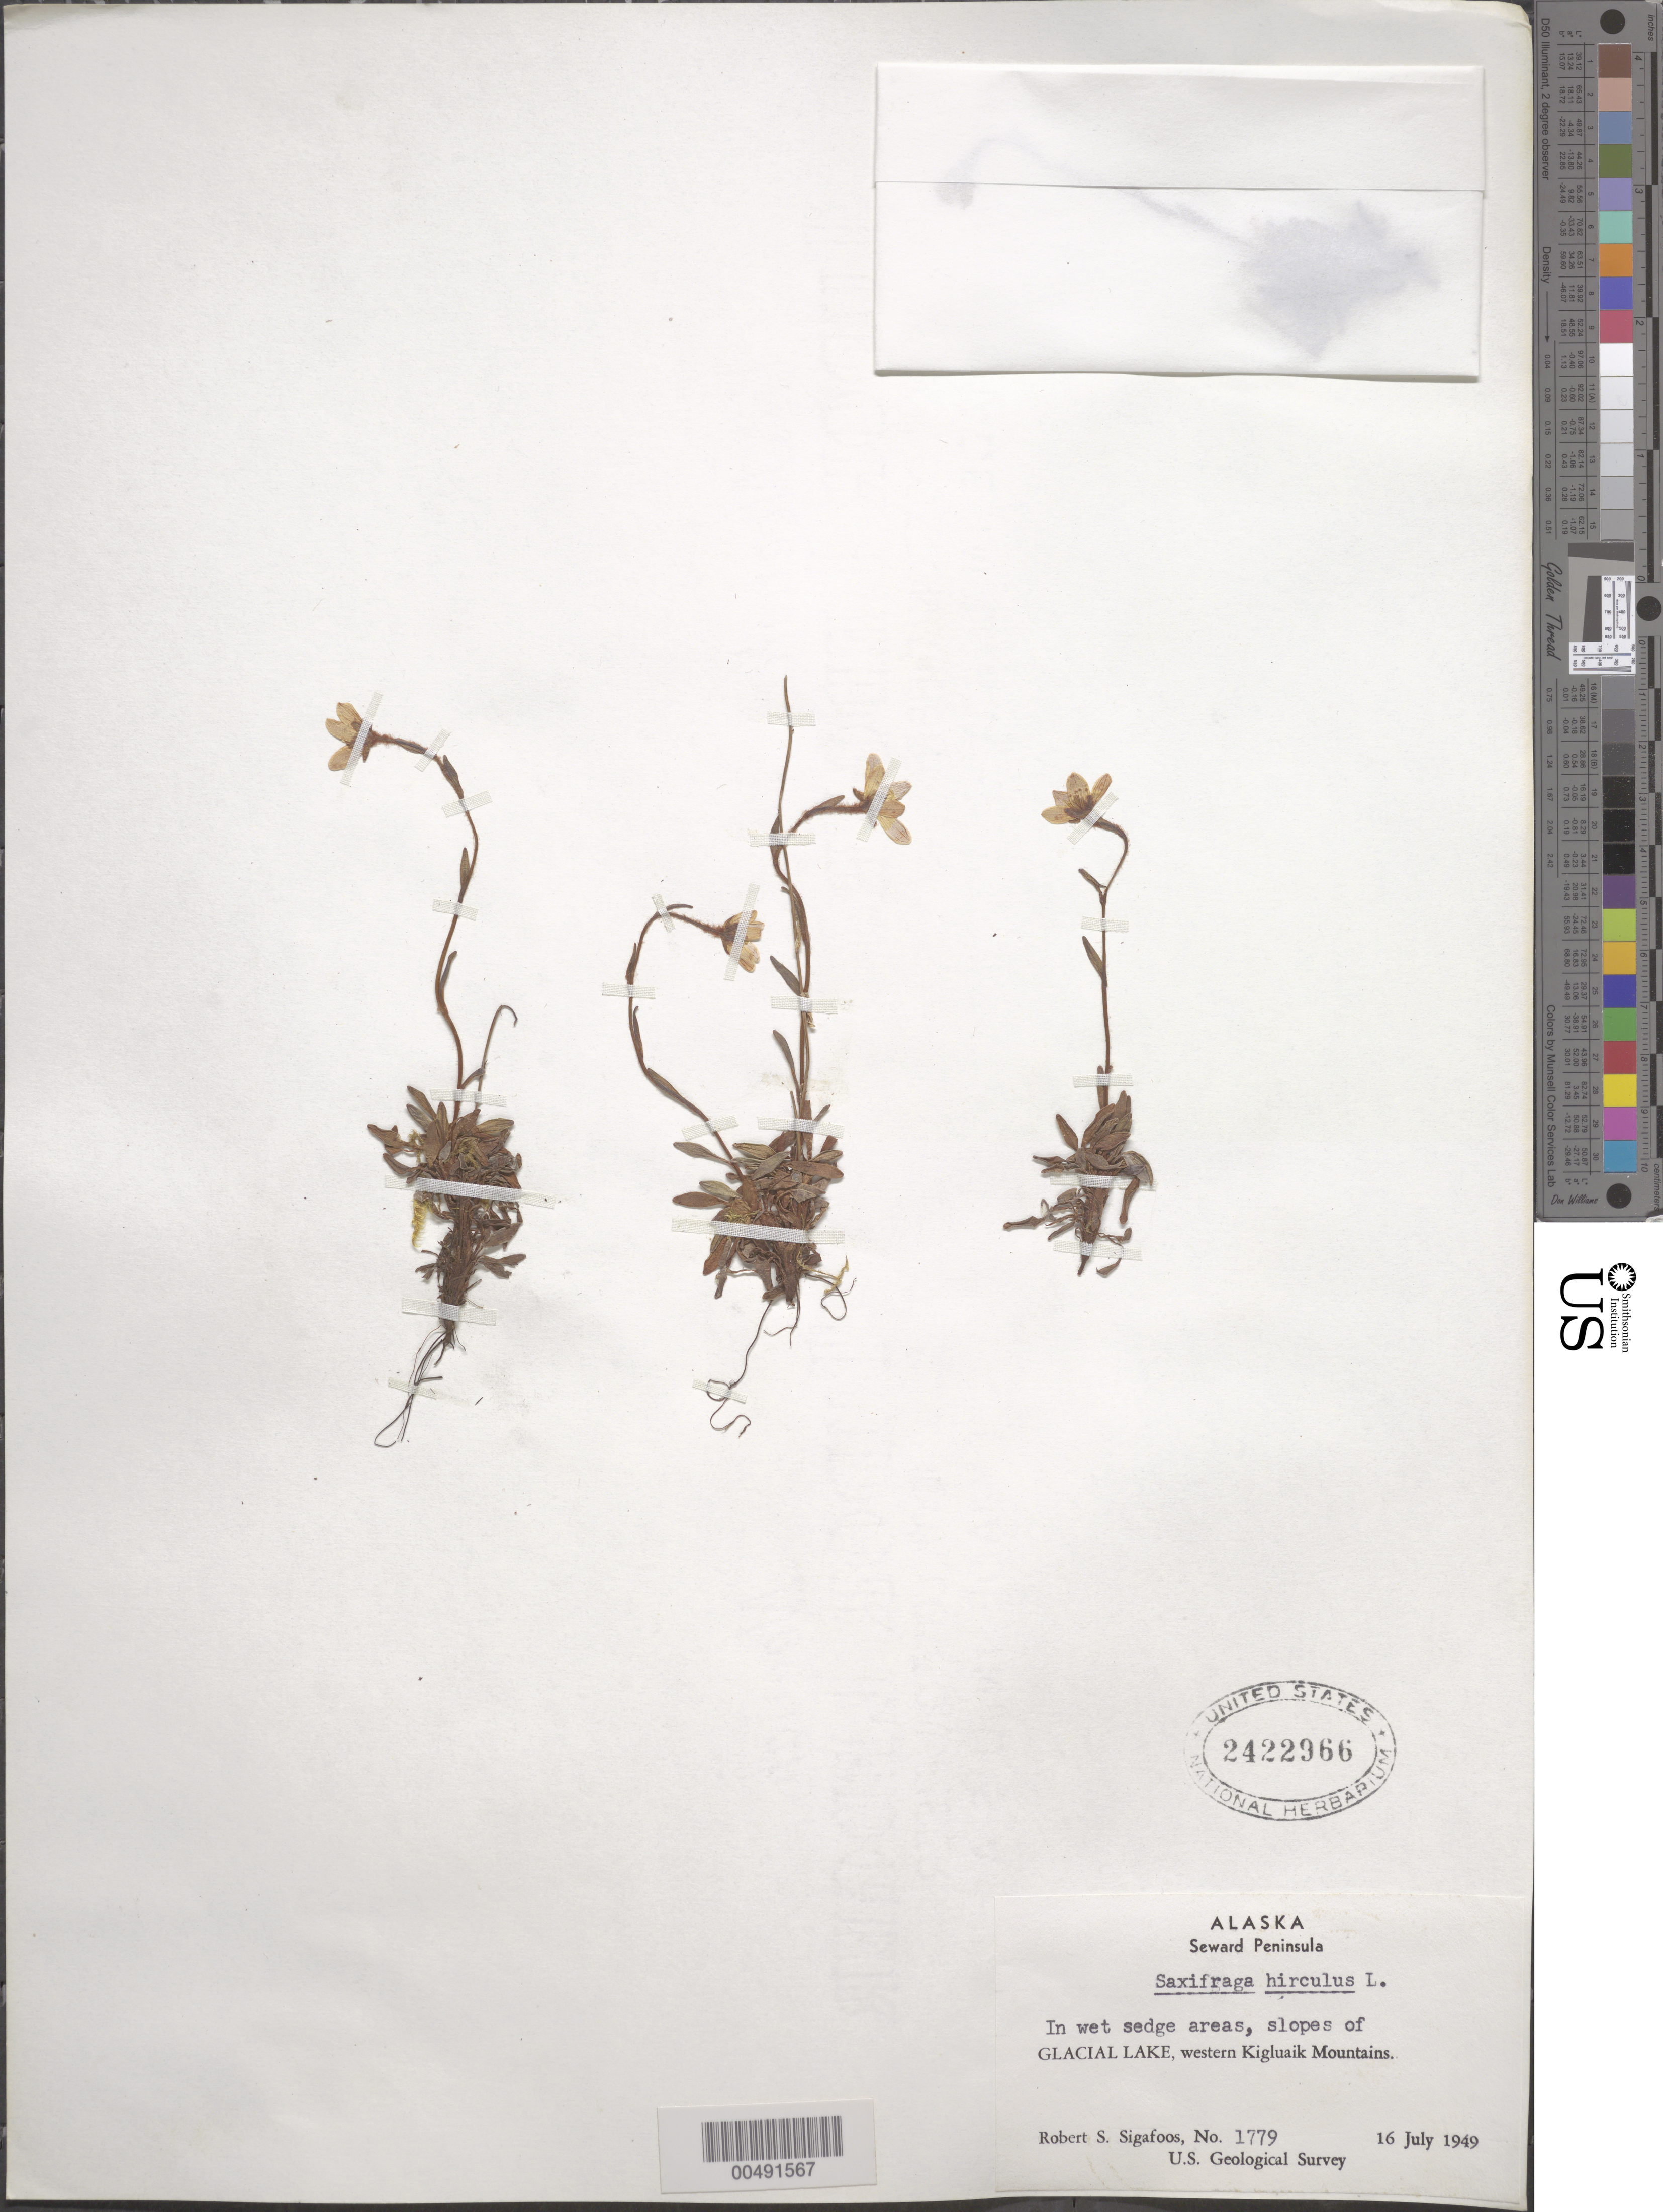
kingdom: Plantae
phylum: Tracheophyta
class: Magnoliopsida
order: Saxifragales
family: Saxifragaceae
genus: Saxifraga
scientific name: Saxifraga hirculus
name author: L.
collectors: R. Sigafoos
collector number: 1779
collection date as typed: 16 Jul 1949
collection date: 1949-07-16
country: United States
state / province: Alaska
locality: Seward Peninsula, western Kigluaik Mountains, Glacial Lake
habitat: in wet sedge areas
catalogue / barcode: US 2422966